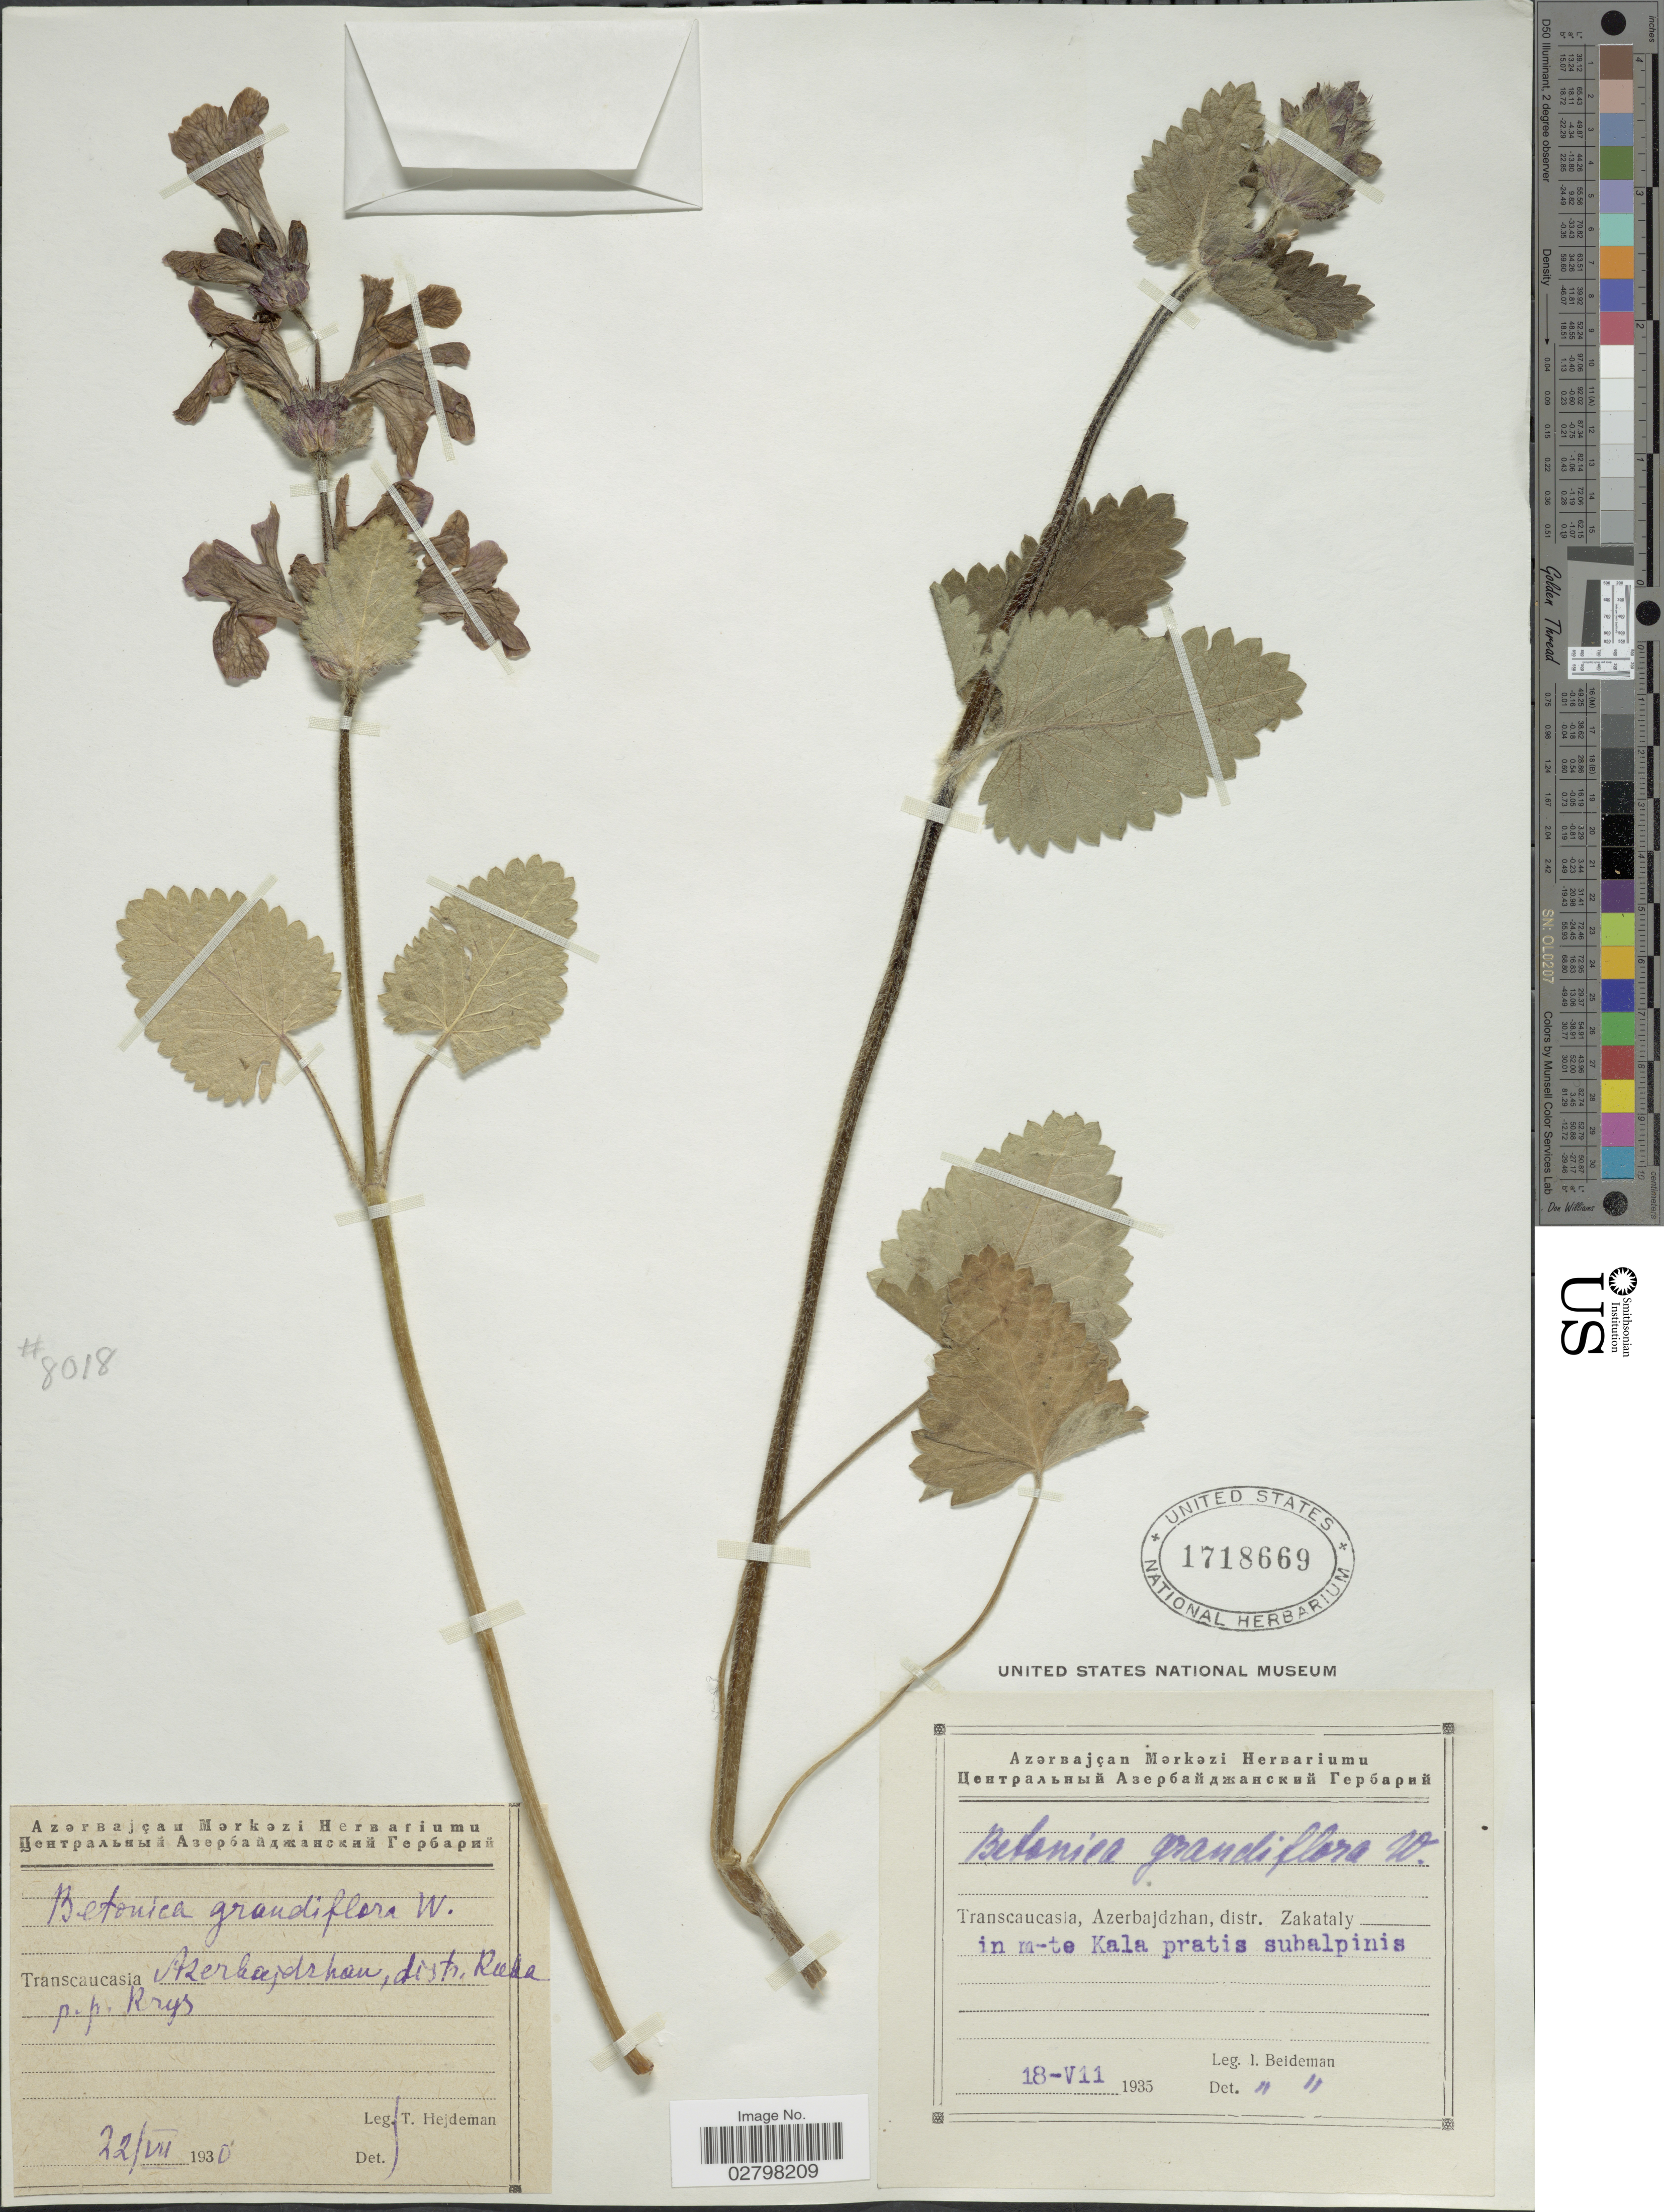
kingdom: Plantae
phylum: Tracheophyta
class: Magnoliopsida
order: Lamiales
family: Lamiaceae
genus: Betonica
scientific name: Betonica grandiflora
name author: Stephan ex Willd.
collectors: I. Beideman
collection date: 1935-07-18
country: Azerbaijan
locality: Transcaucasia, Azerbajdzhan, distr. Zakataly in m-te Kala pratis subalpinis.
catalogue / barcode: US 1718669-2